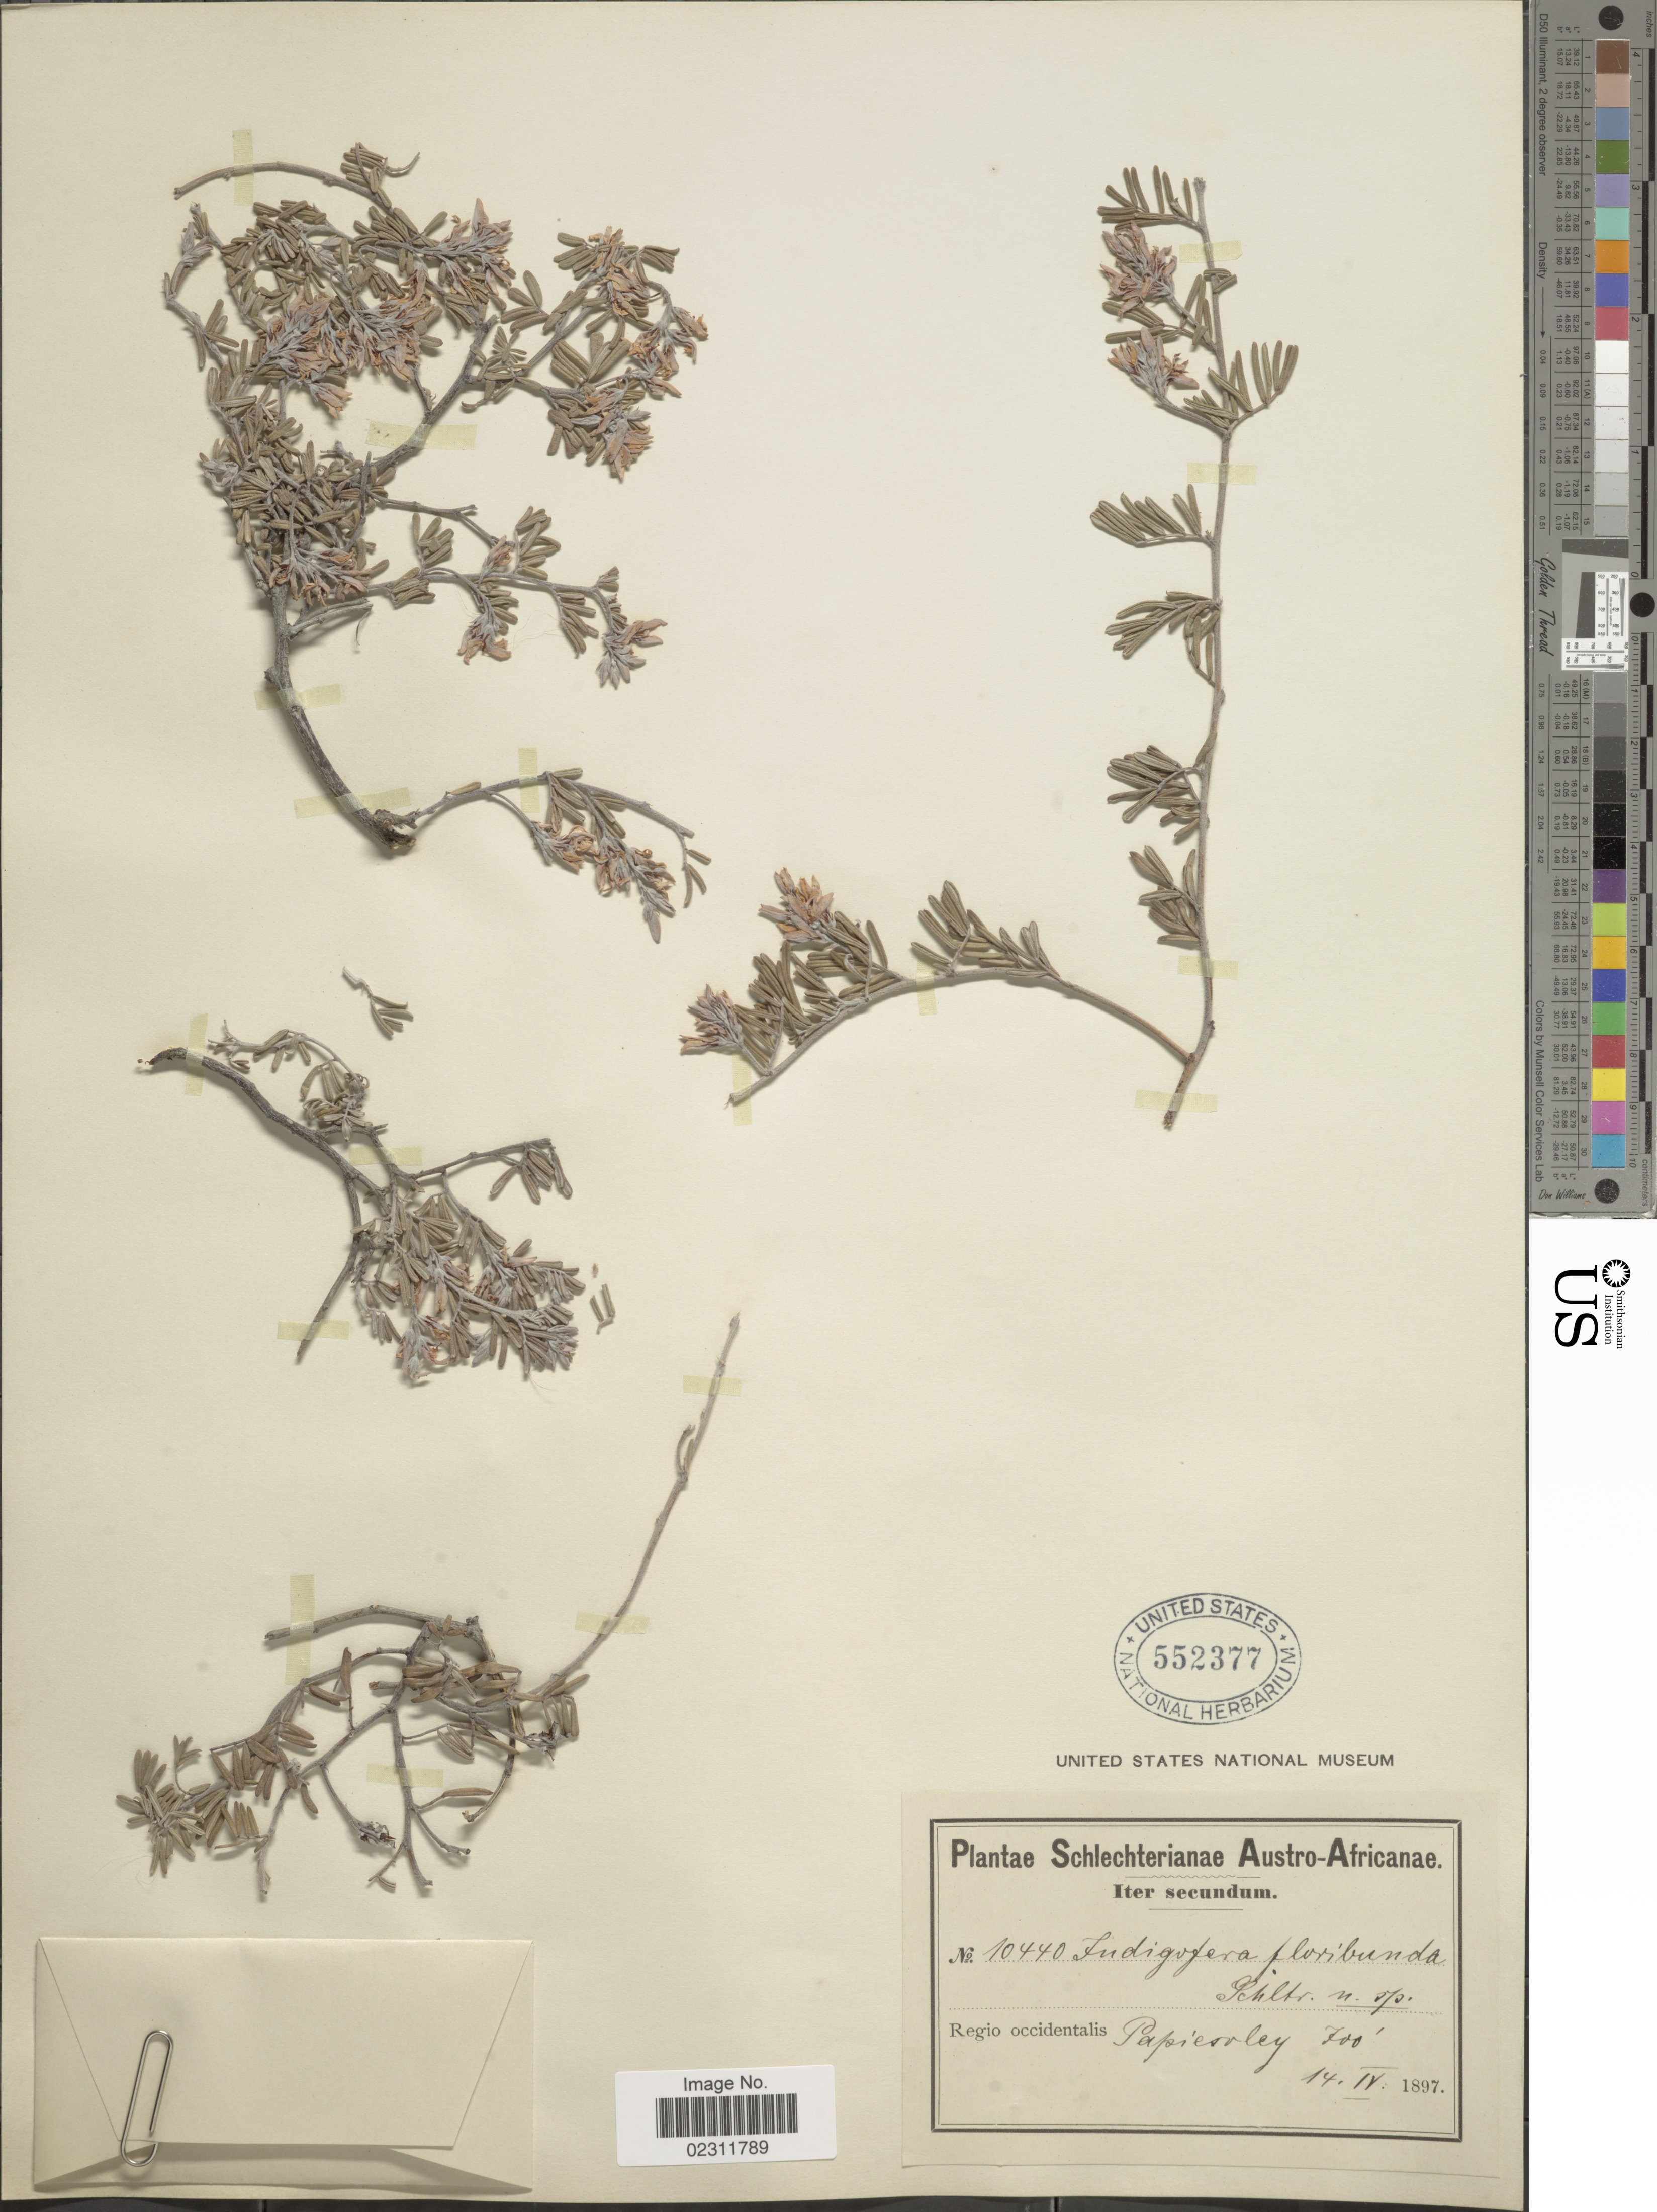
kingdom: Plantae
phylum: Tracheophyta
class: Magnoliopsida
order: Fabales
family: Fabaceae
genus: Indigofera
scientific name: Indigofera floribunda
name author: N.E. Br.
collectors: Schlechter, --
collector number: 10440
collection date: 1897-04-14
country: South Africa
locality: Austro-Africanae, Papiesvley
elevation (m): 213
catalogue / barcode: US 552377